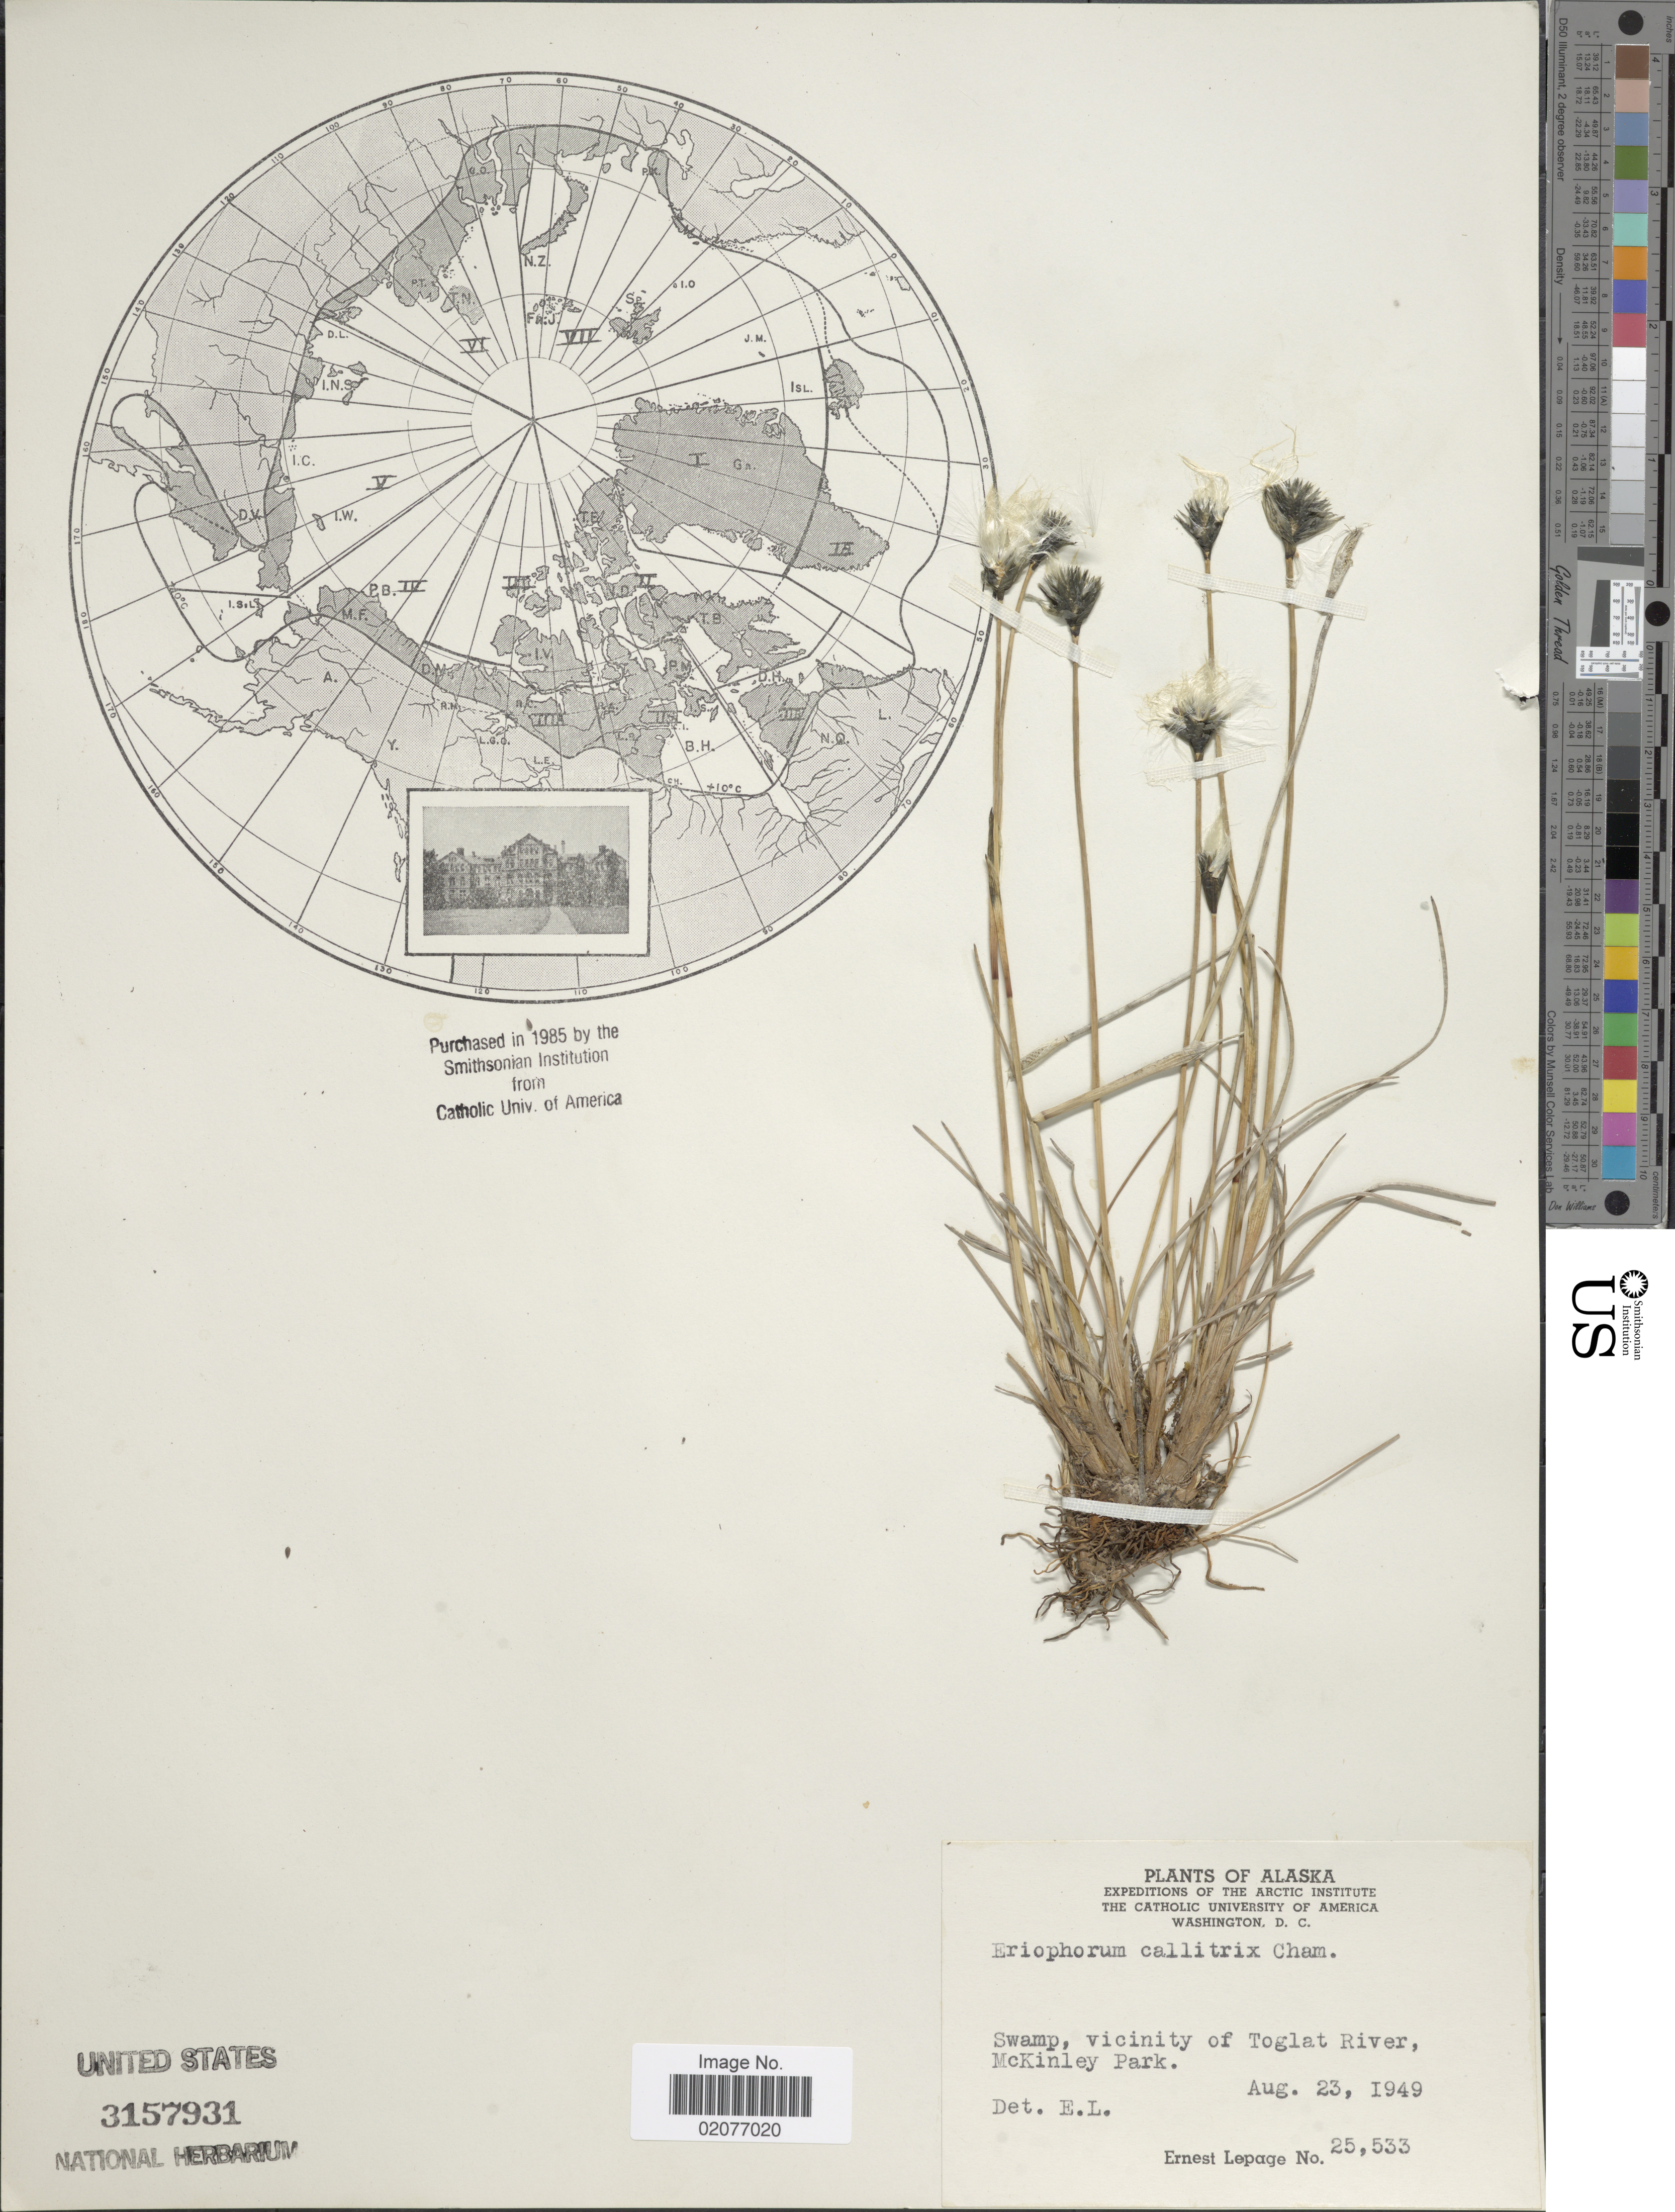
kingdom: Plantae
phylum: Tracheophyta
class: Liliopsida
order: Poales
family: Cyperaceae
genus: Eriophorum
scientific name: Eriophorum callitrix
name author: Cham. ex C.A. Mey.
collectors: E. Lepage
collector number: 25533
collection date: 1949-08-23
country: United States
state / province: Alaska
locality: Swamp, vicinity of Toglat River, McKinley Park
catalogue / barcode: US 3157931